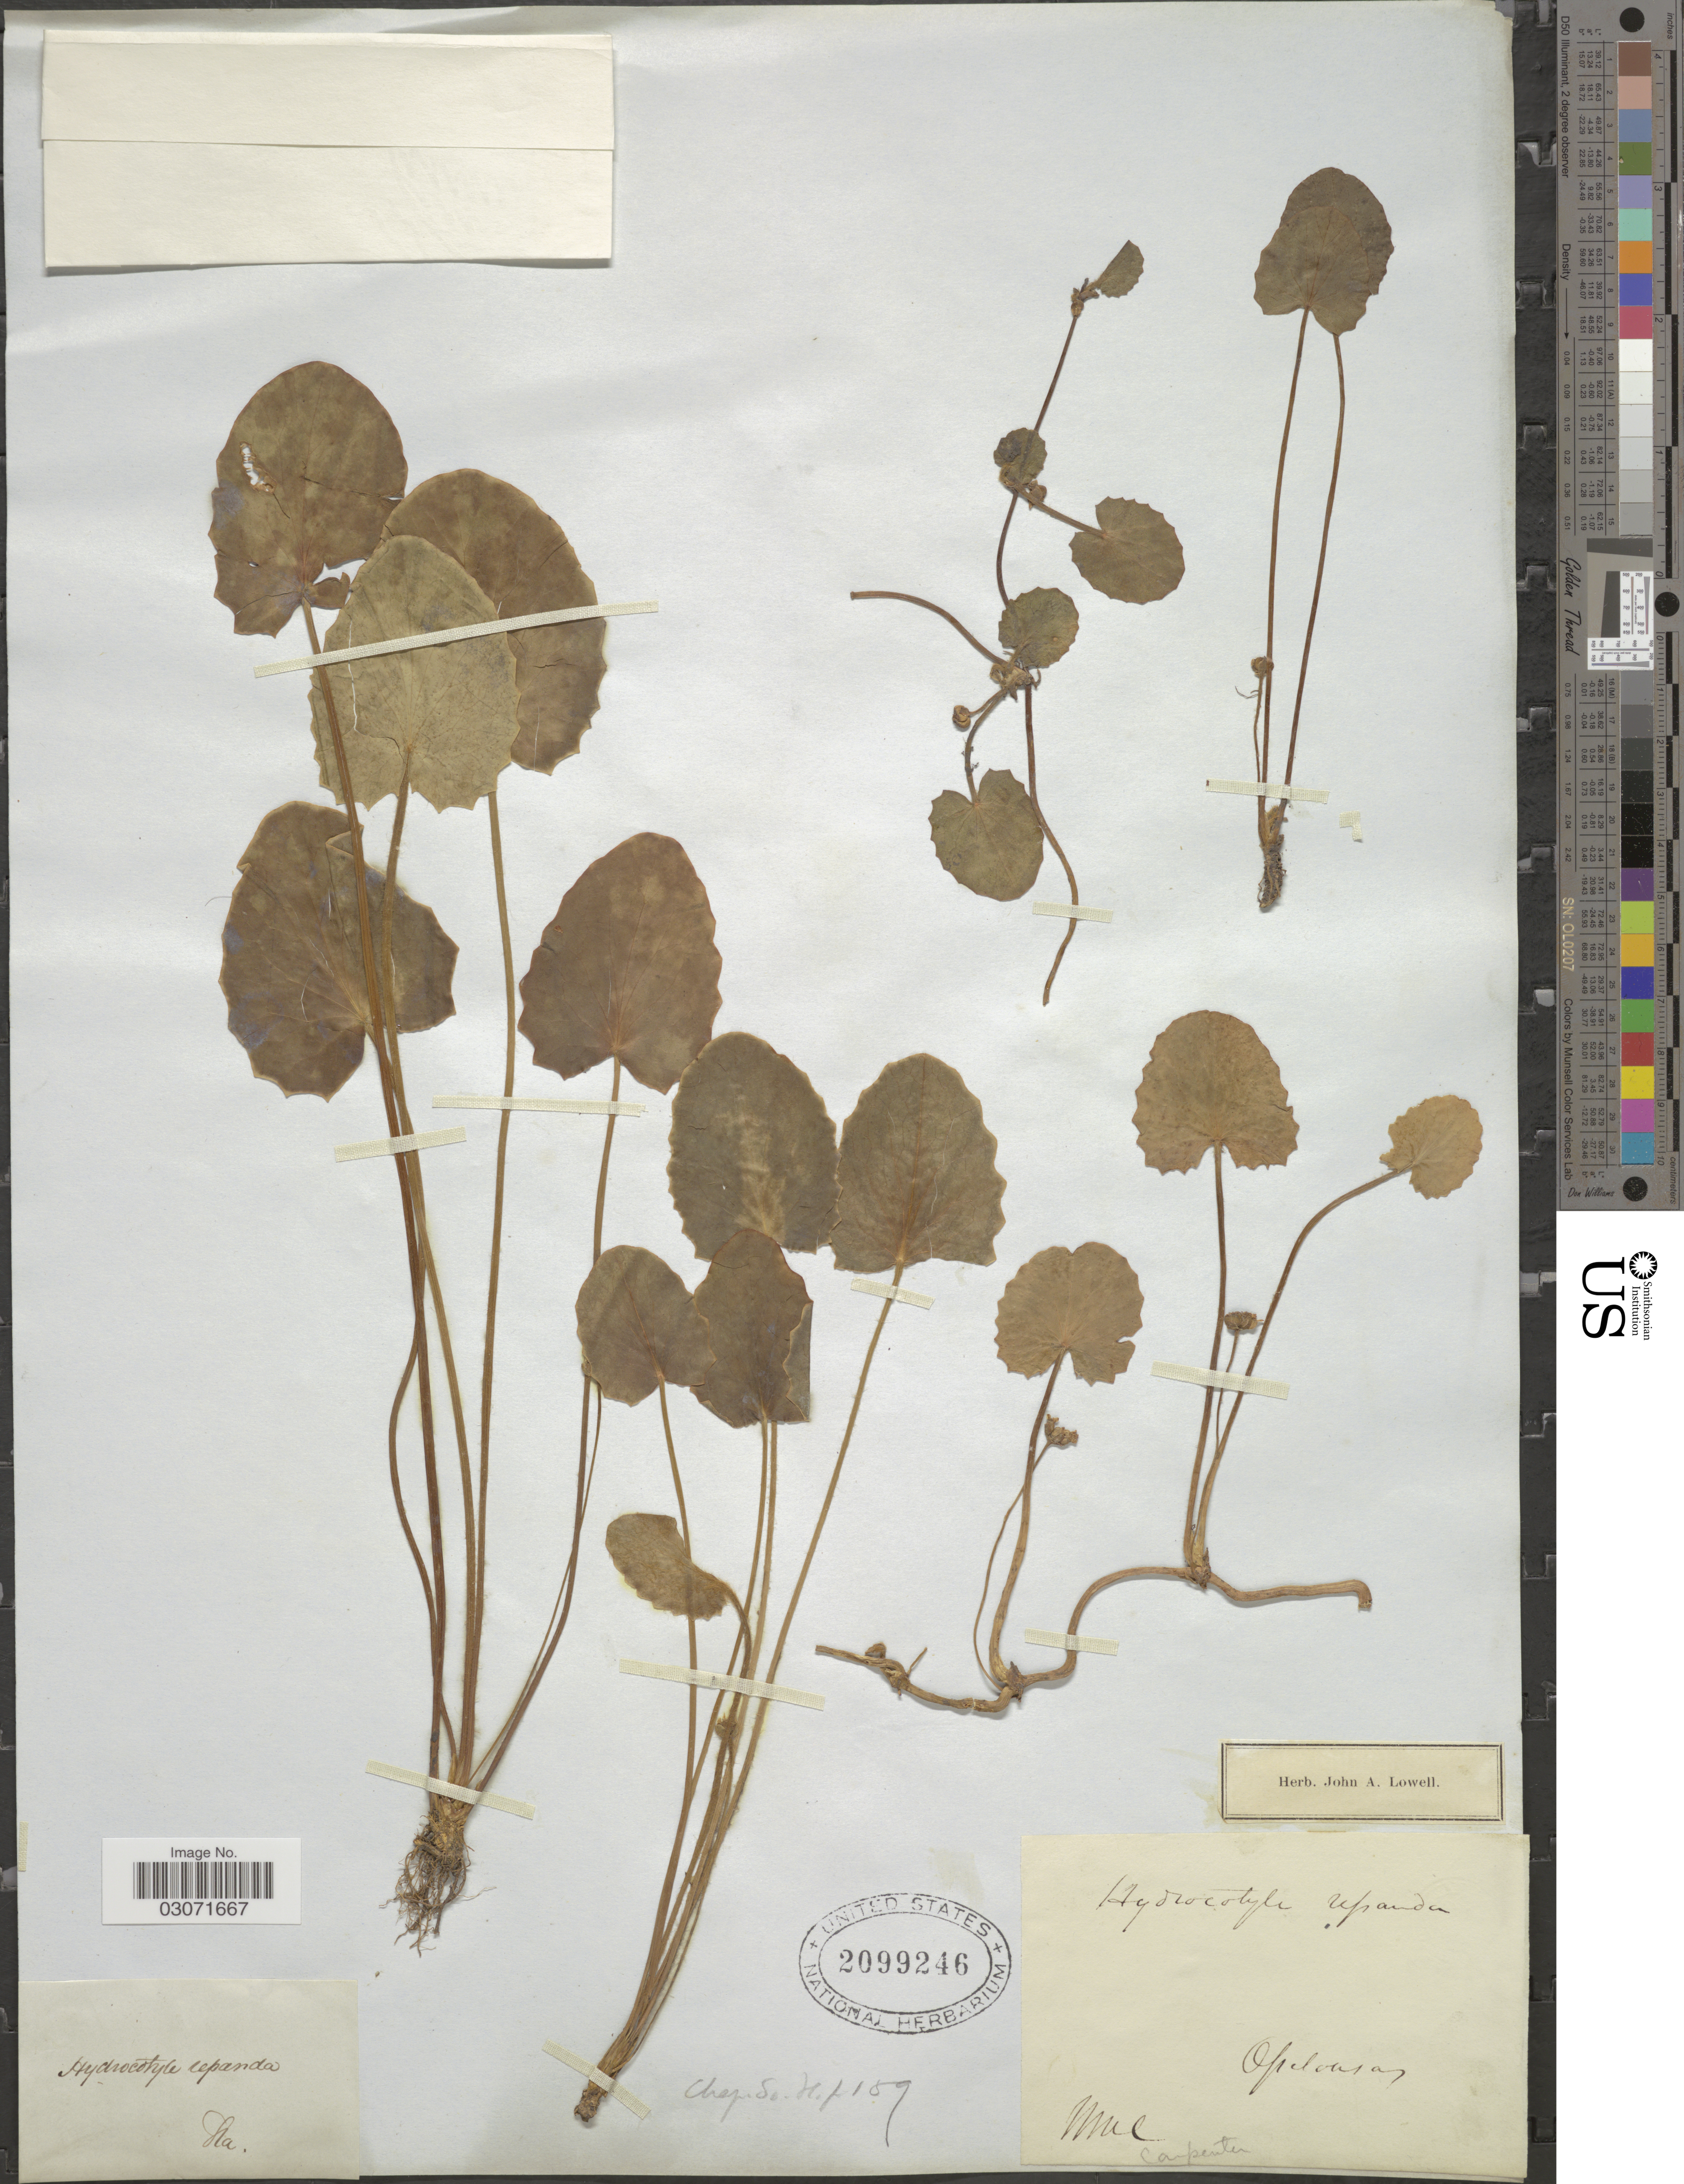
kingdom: Plantae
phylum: Tracheophyta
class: Magnoliopsida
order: Apiales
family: Apiaceae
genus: Centella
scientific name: Centella repanda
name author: (Pers.) Small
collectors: Mul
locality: La. Opelousas.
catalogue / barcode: US 2099246